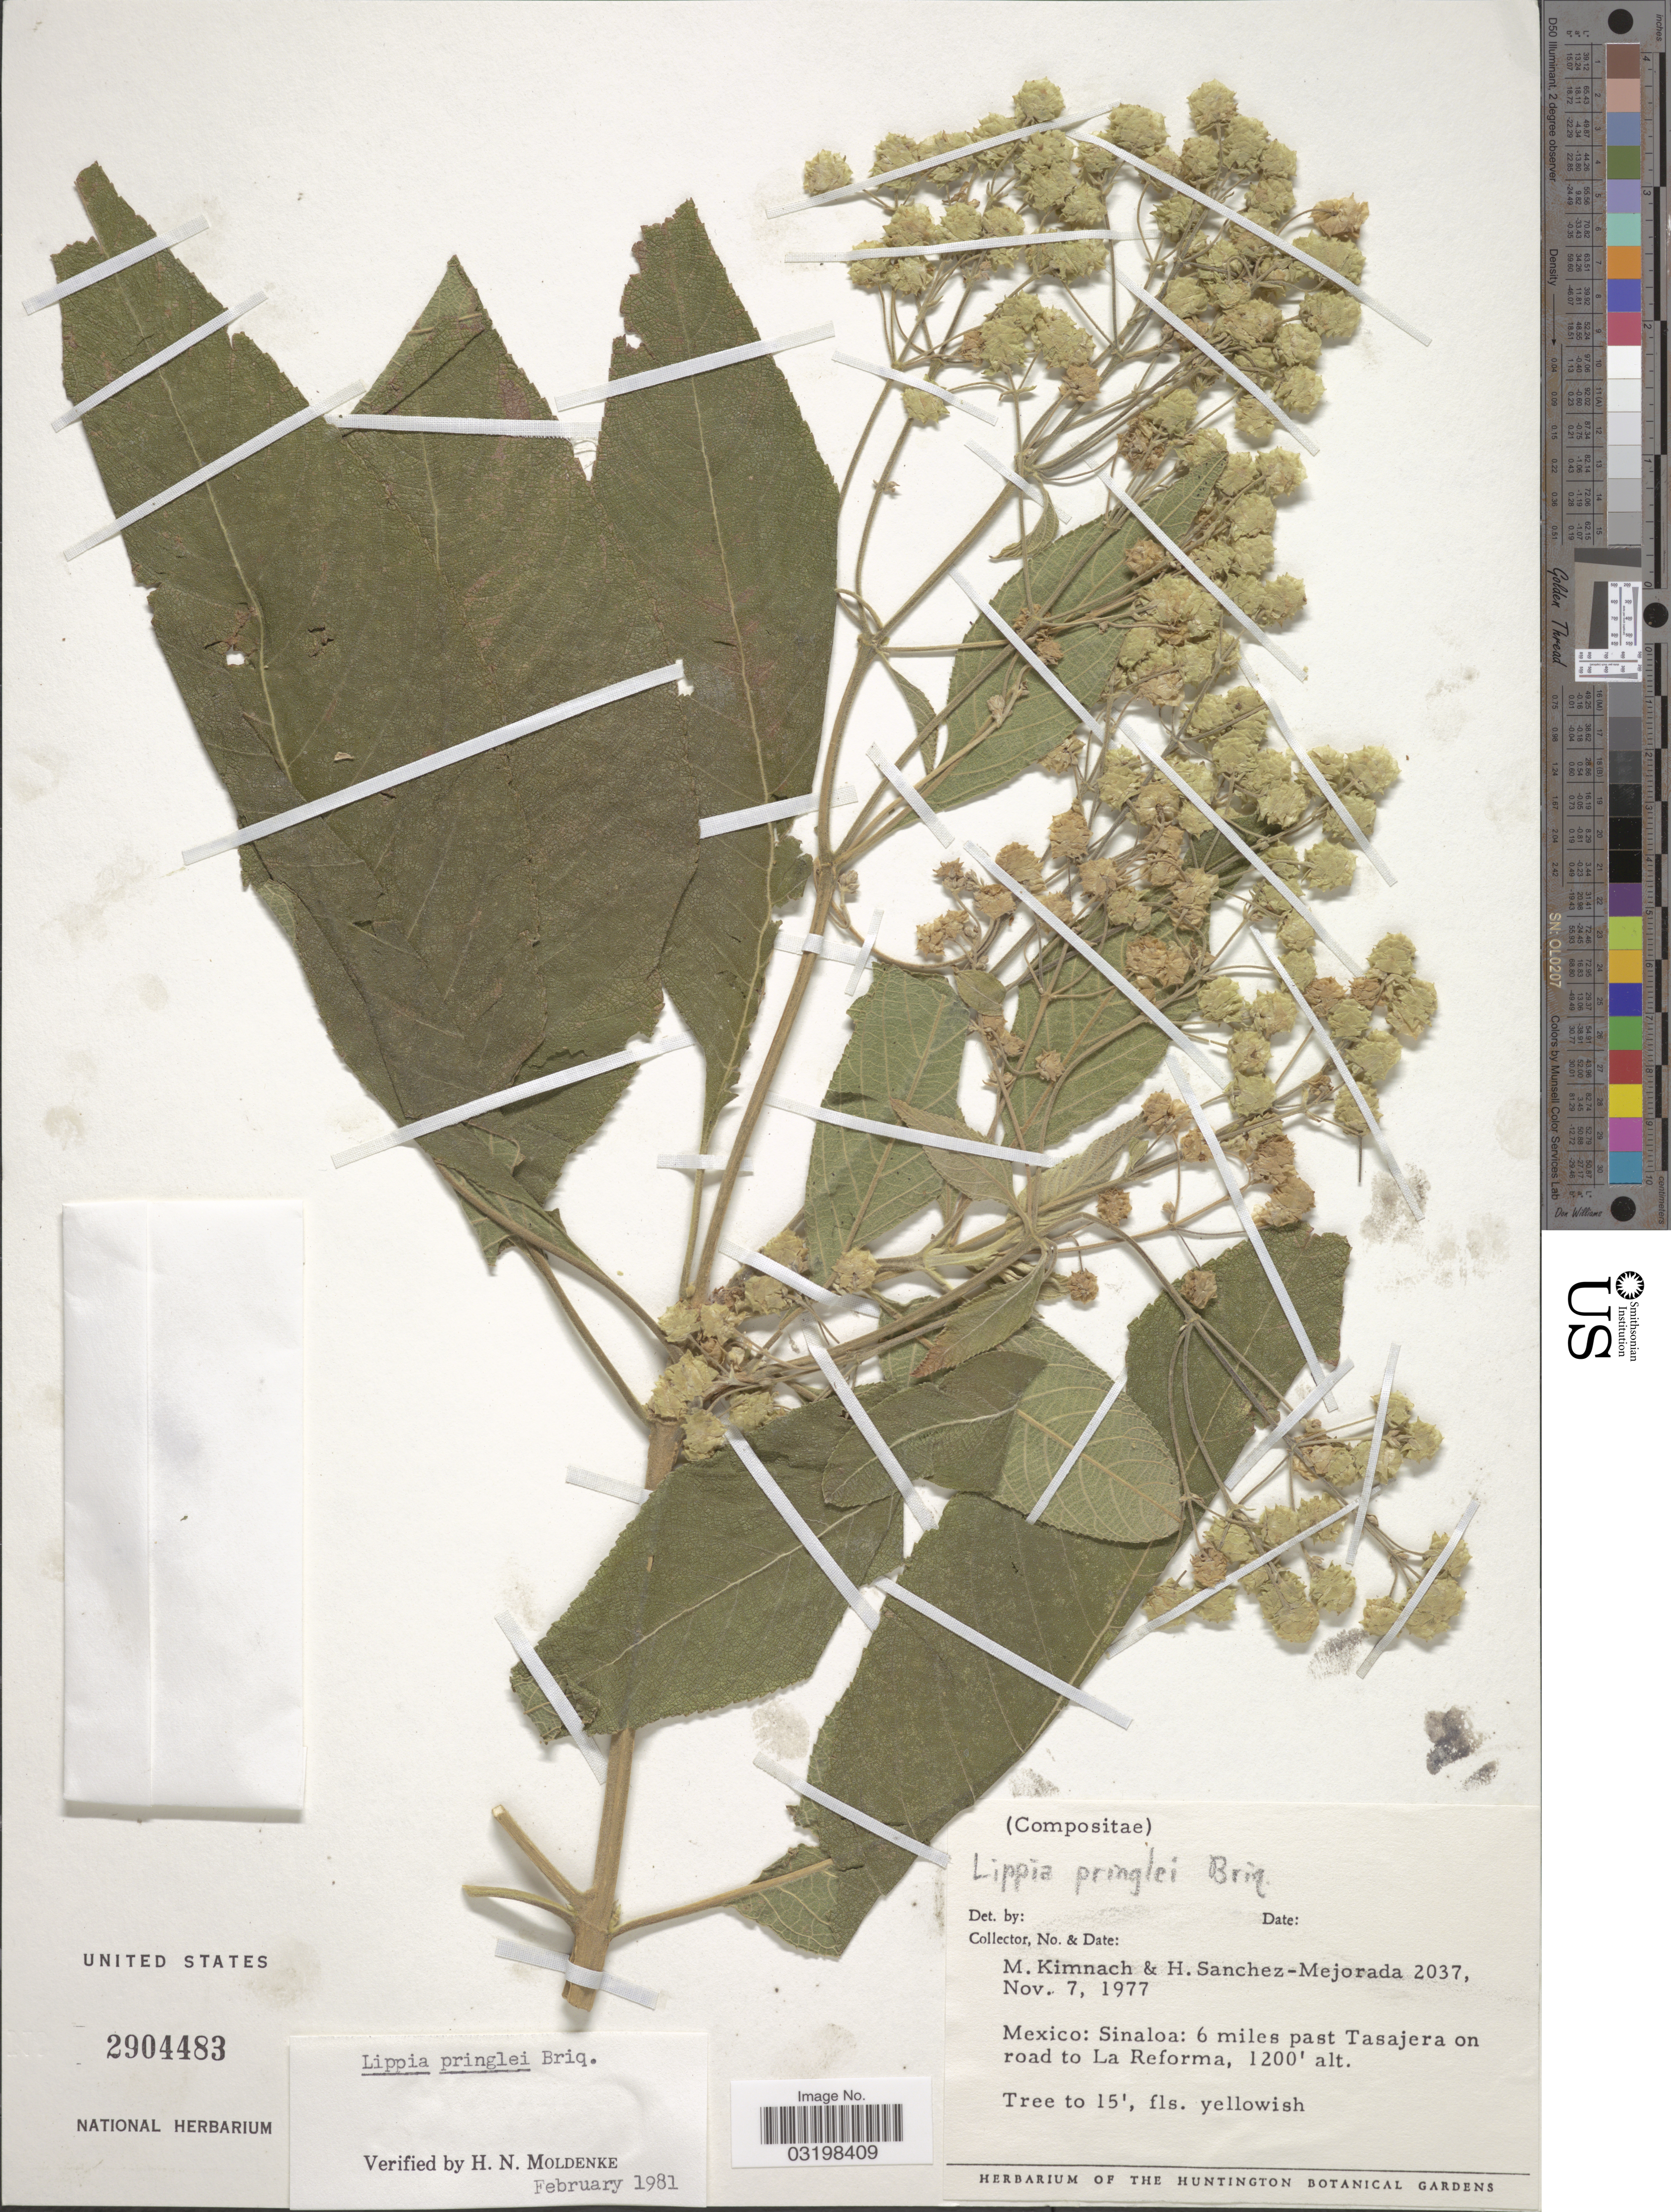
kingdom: Plantae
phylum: Tracheophyta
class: Magnoliopsida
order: Lamiales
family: Verbenaceae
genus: Lippia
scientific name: Lippia umbellata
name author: Cav.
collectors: M. W. Kimnach & H. Sánchez-Mejorada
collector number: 2037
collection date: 1977-11-07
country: Mexico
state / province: Sinaloa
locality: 6 miles past Tasajera on road to La Reforma.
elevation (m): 366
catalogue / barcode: US 2904483